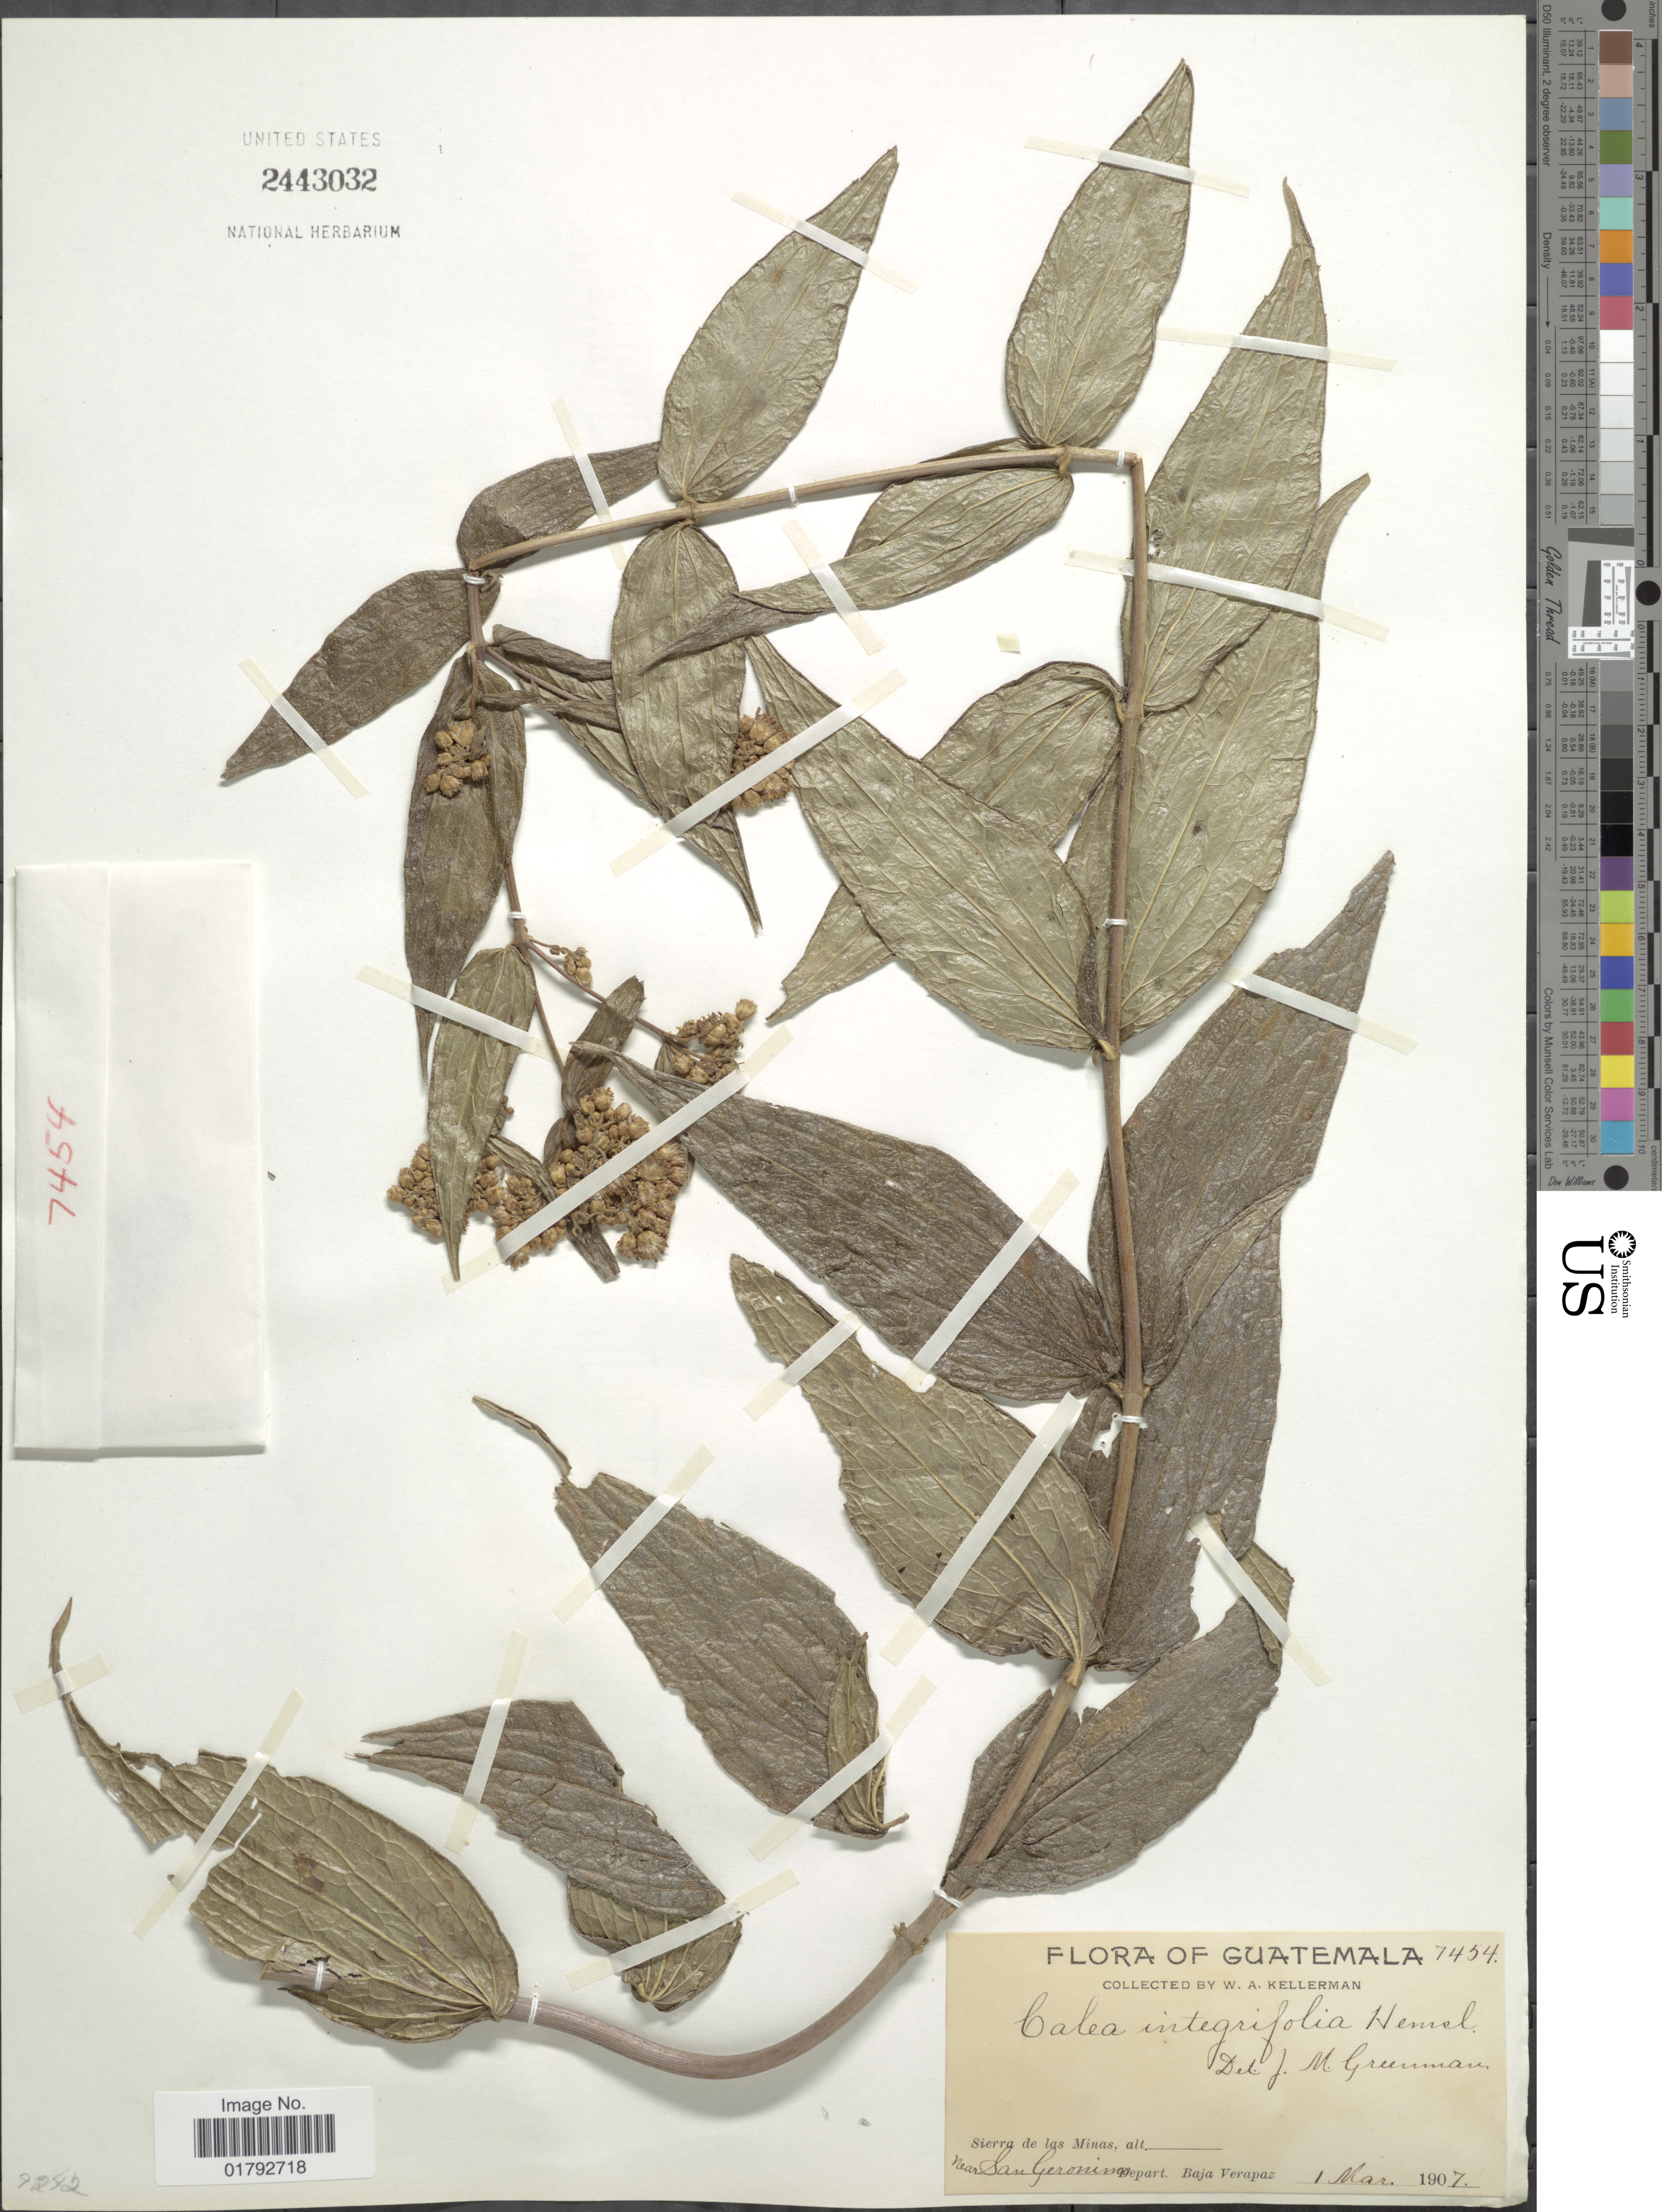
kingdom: Plantae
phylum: Tracheophyta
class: Magnoliopsida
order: Asterales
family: Asteraceae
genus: Alloispermum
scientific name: Alloispermum integrifolium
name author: (DC.) H. Rob.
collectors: W. Kellerman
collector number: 7454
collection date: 1907-03-01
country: Guatemala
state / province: Baja Verapaz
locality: Sierra de la Minas. Near San Geronimo, Depart. Baja Verapaz.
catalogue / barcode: US 2443032